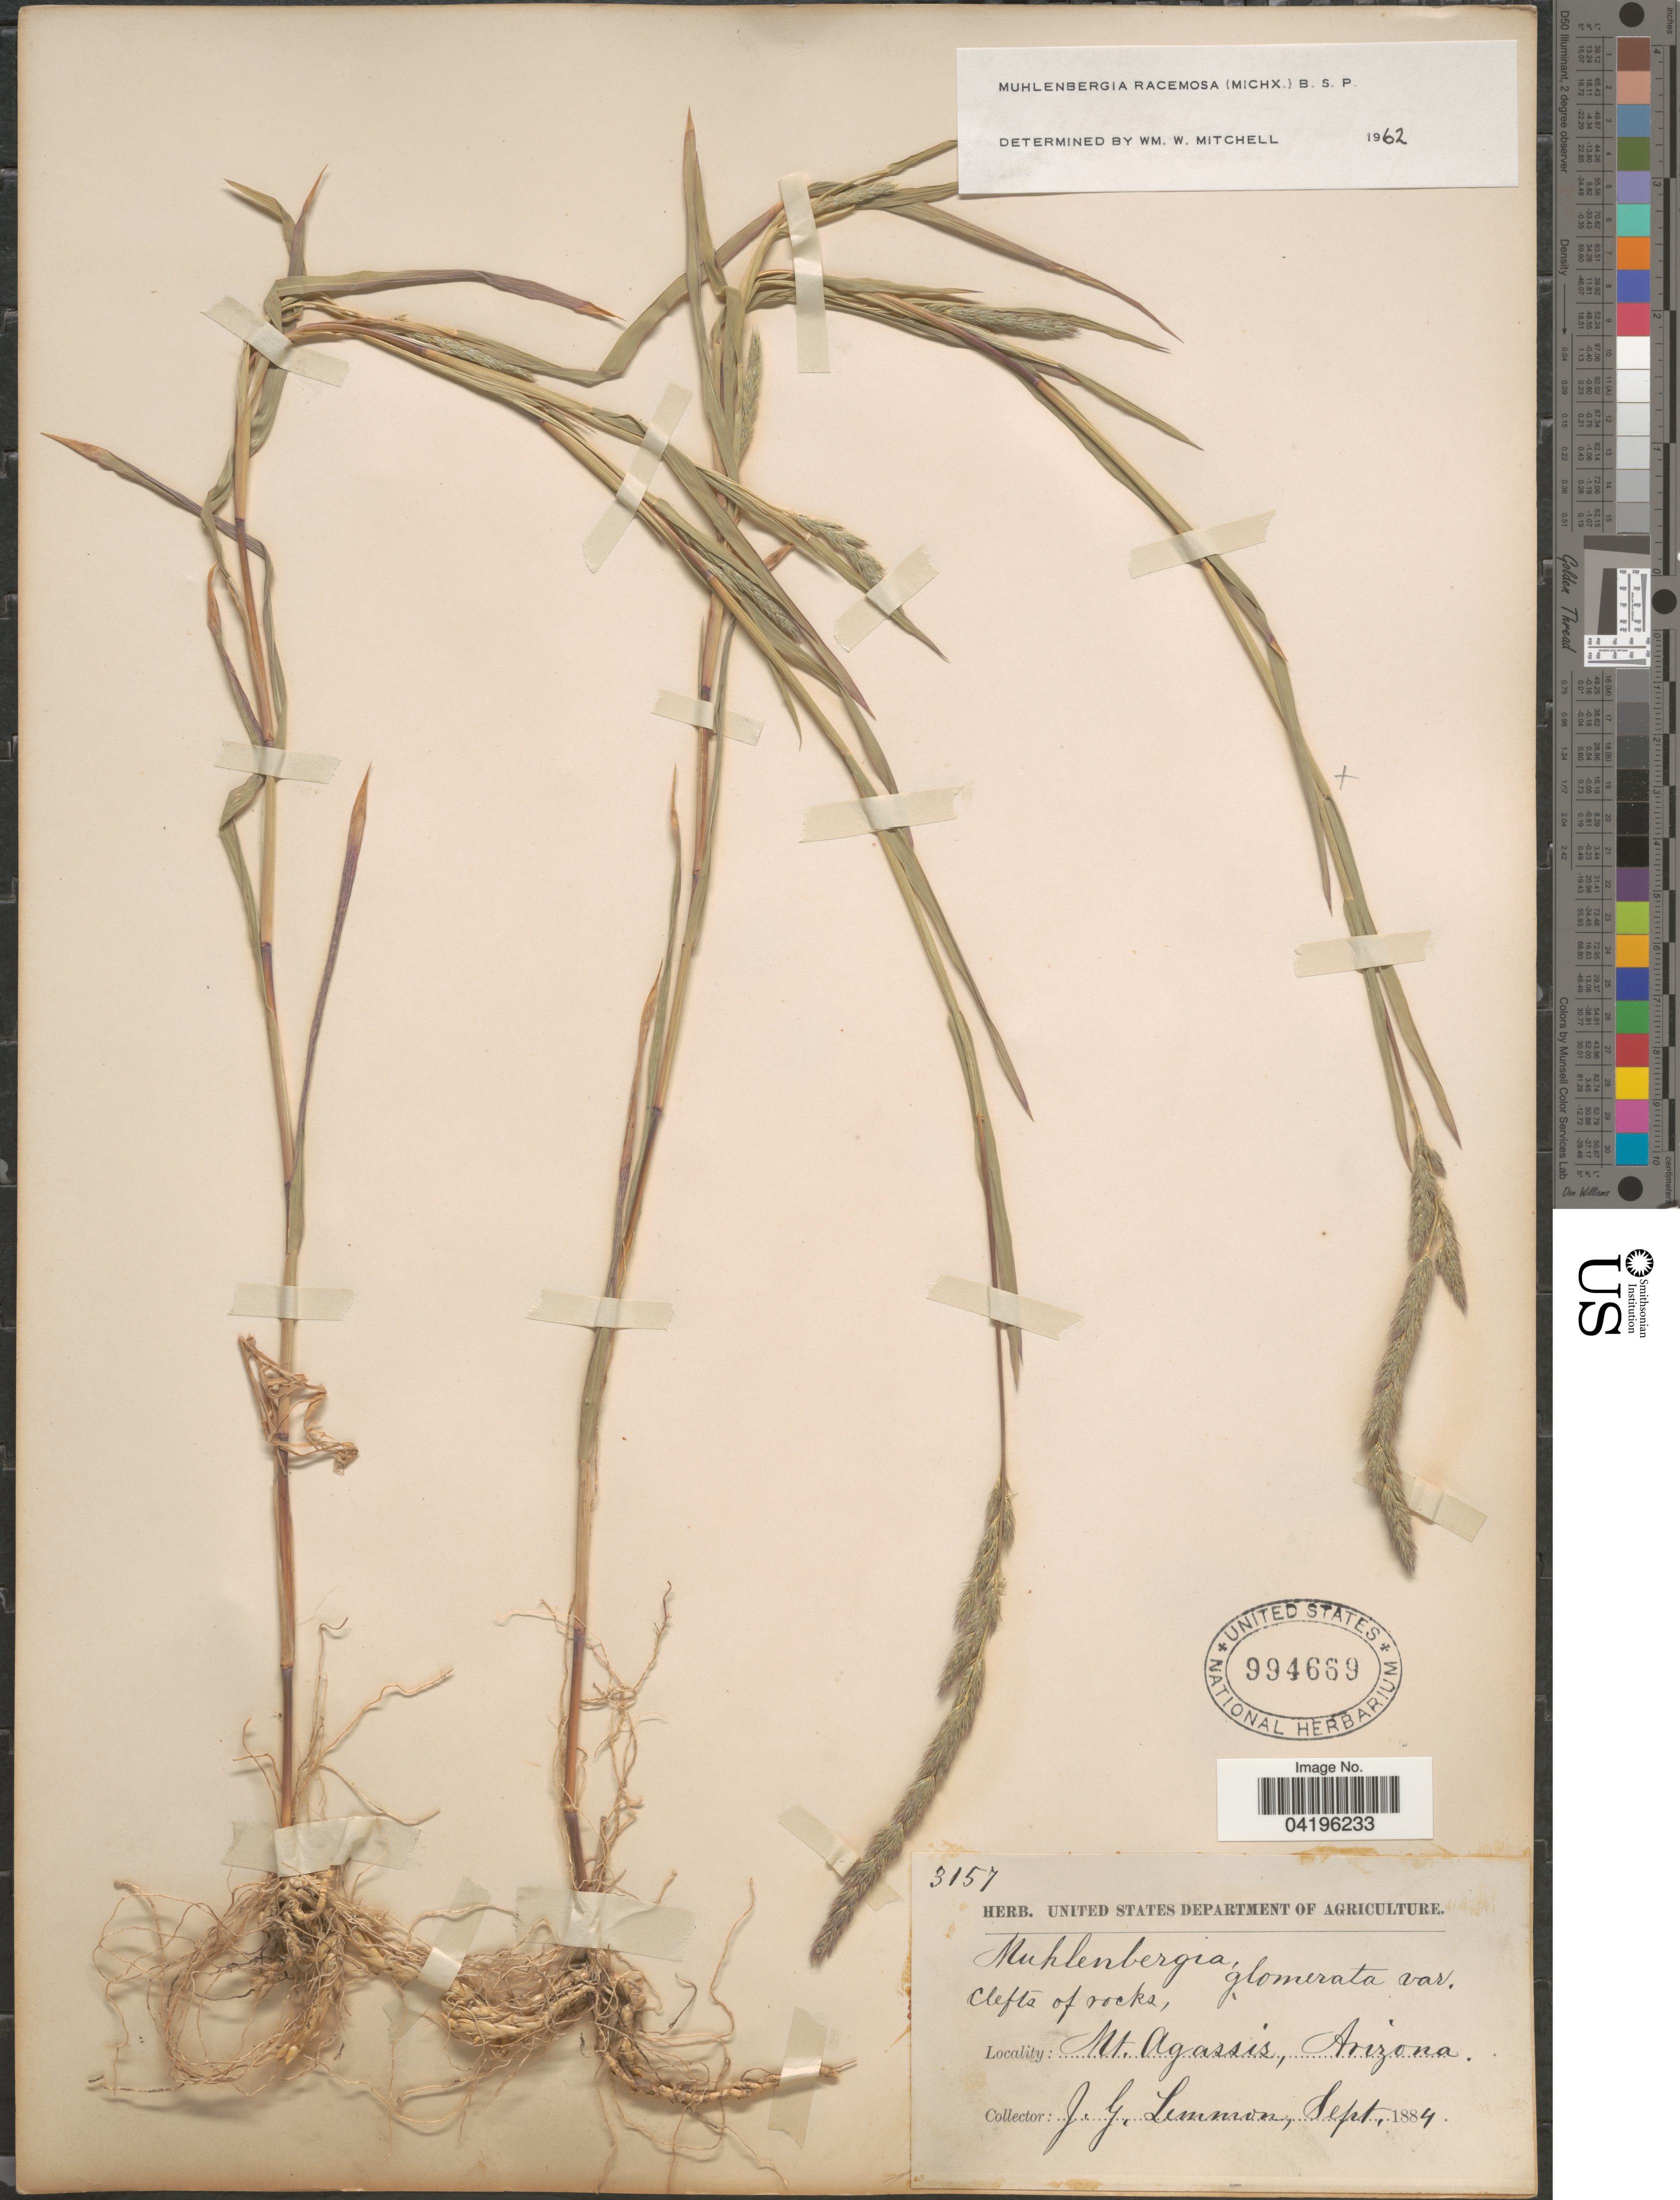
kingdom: Plantae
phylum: Tracheophyta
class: Liliopsida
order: Poales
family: Poaceae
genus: Muhlenbergia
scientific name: Muhlenbergia racemosa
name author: (Michx.) Britton et al.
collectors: J. Lemmon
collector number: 3157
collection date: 1884-09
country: United States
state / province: Arizona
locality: Mt. Agassiz.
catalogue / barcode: US 994669